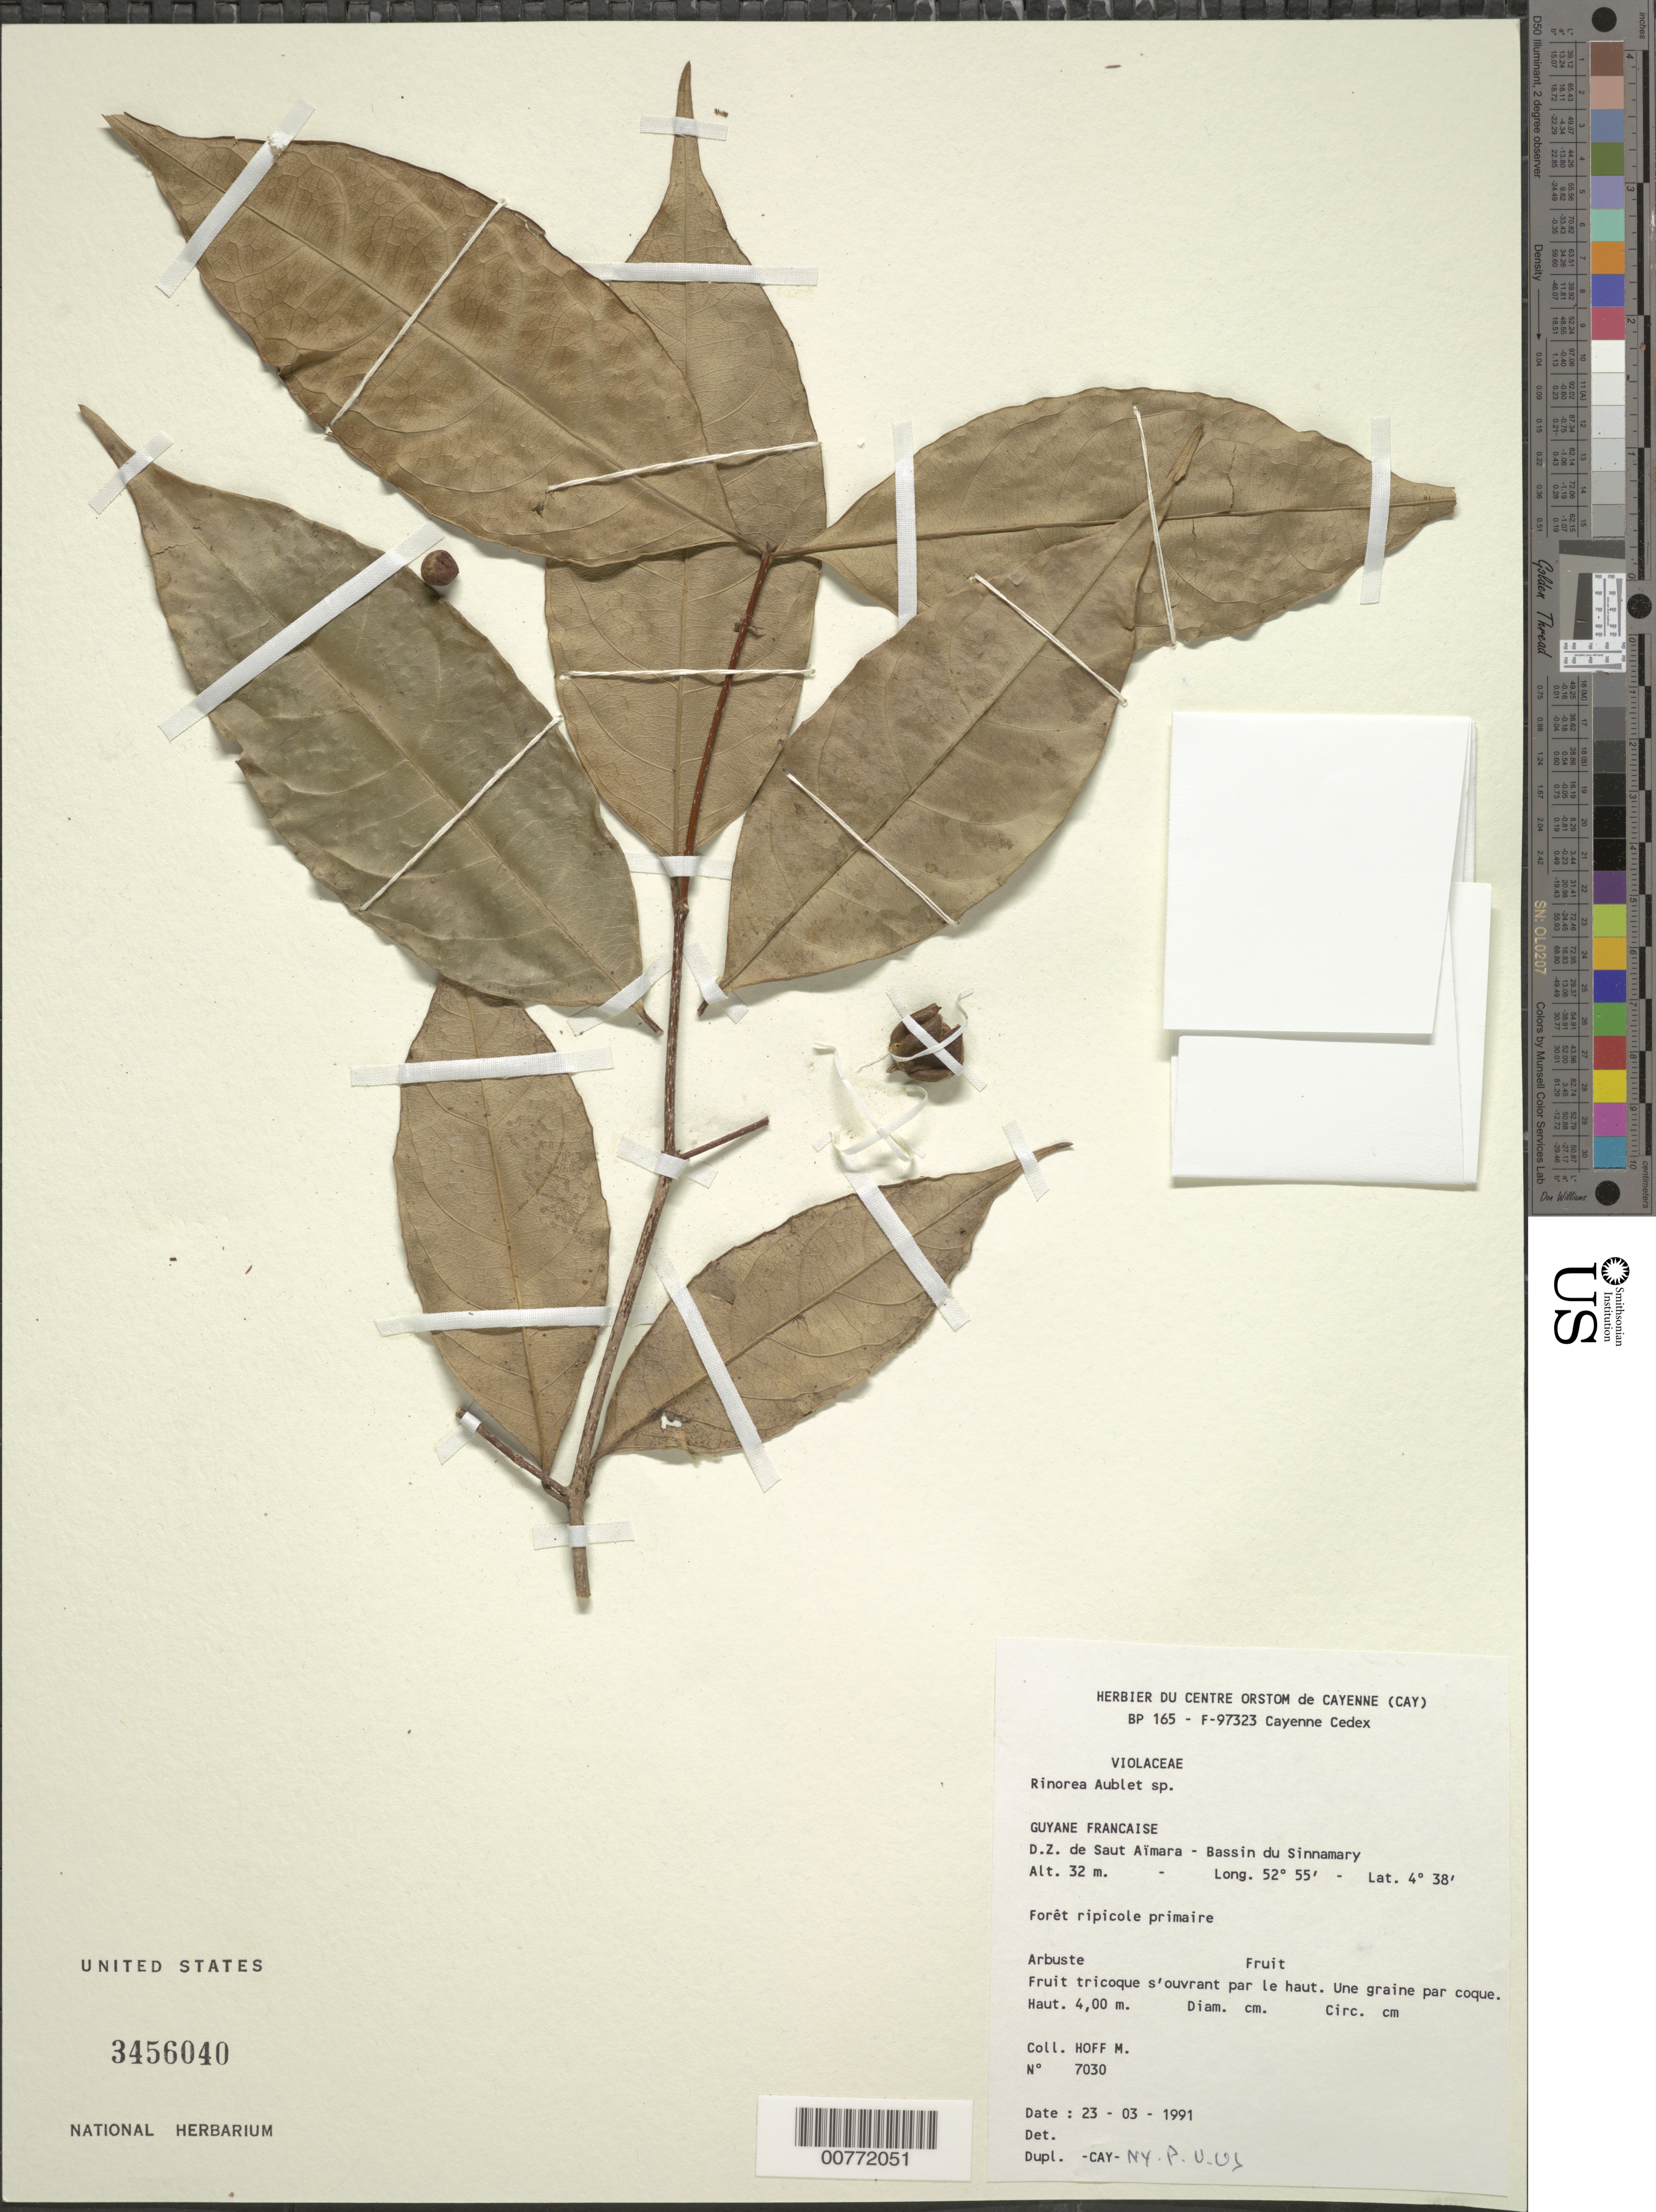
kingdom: Plantae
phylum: Tracheophyta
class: Magnoliopsida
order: Malpighiales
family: Violaceae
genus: Rinorea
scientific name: Rinorea riana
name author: Kuntze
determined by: Hoyos-Gomez, S. E.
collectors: M. Hoff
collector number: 7030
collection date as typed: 23-Mar-91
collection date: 1991-03-23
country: French Guiana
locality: Saut Aïmara, Bassin du Sinnamary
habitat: Primary riparian forest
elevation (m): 32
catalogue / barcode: US 3456040